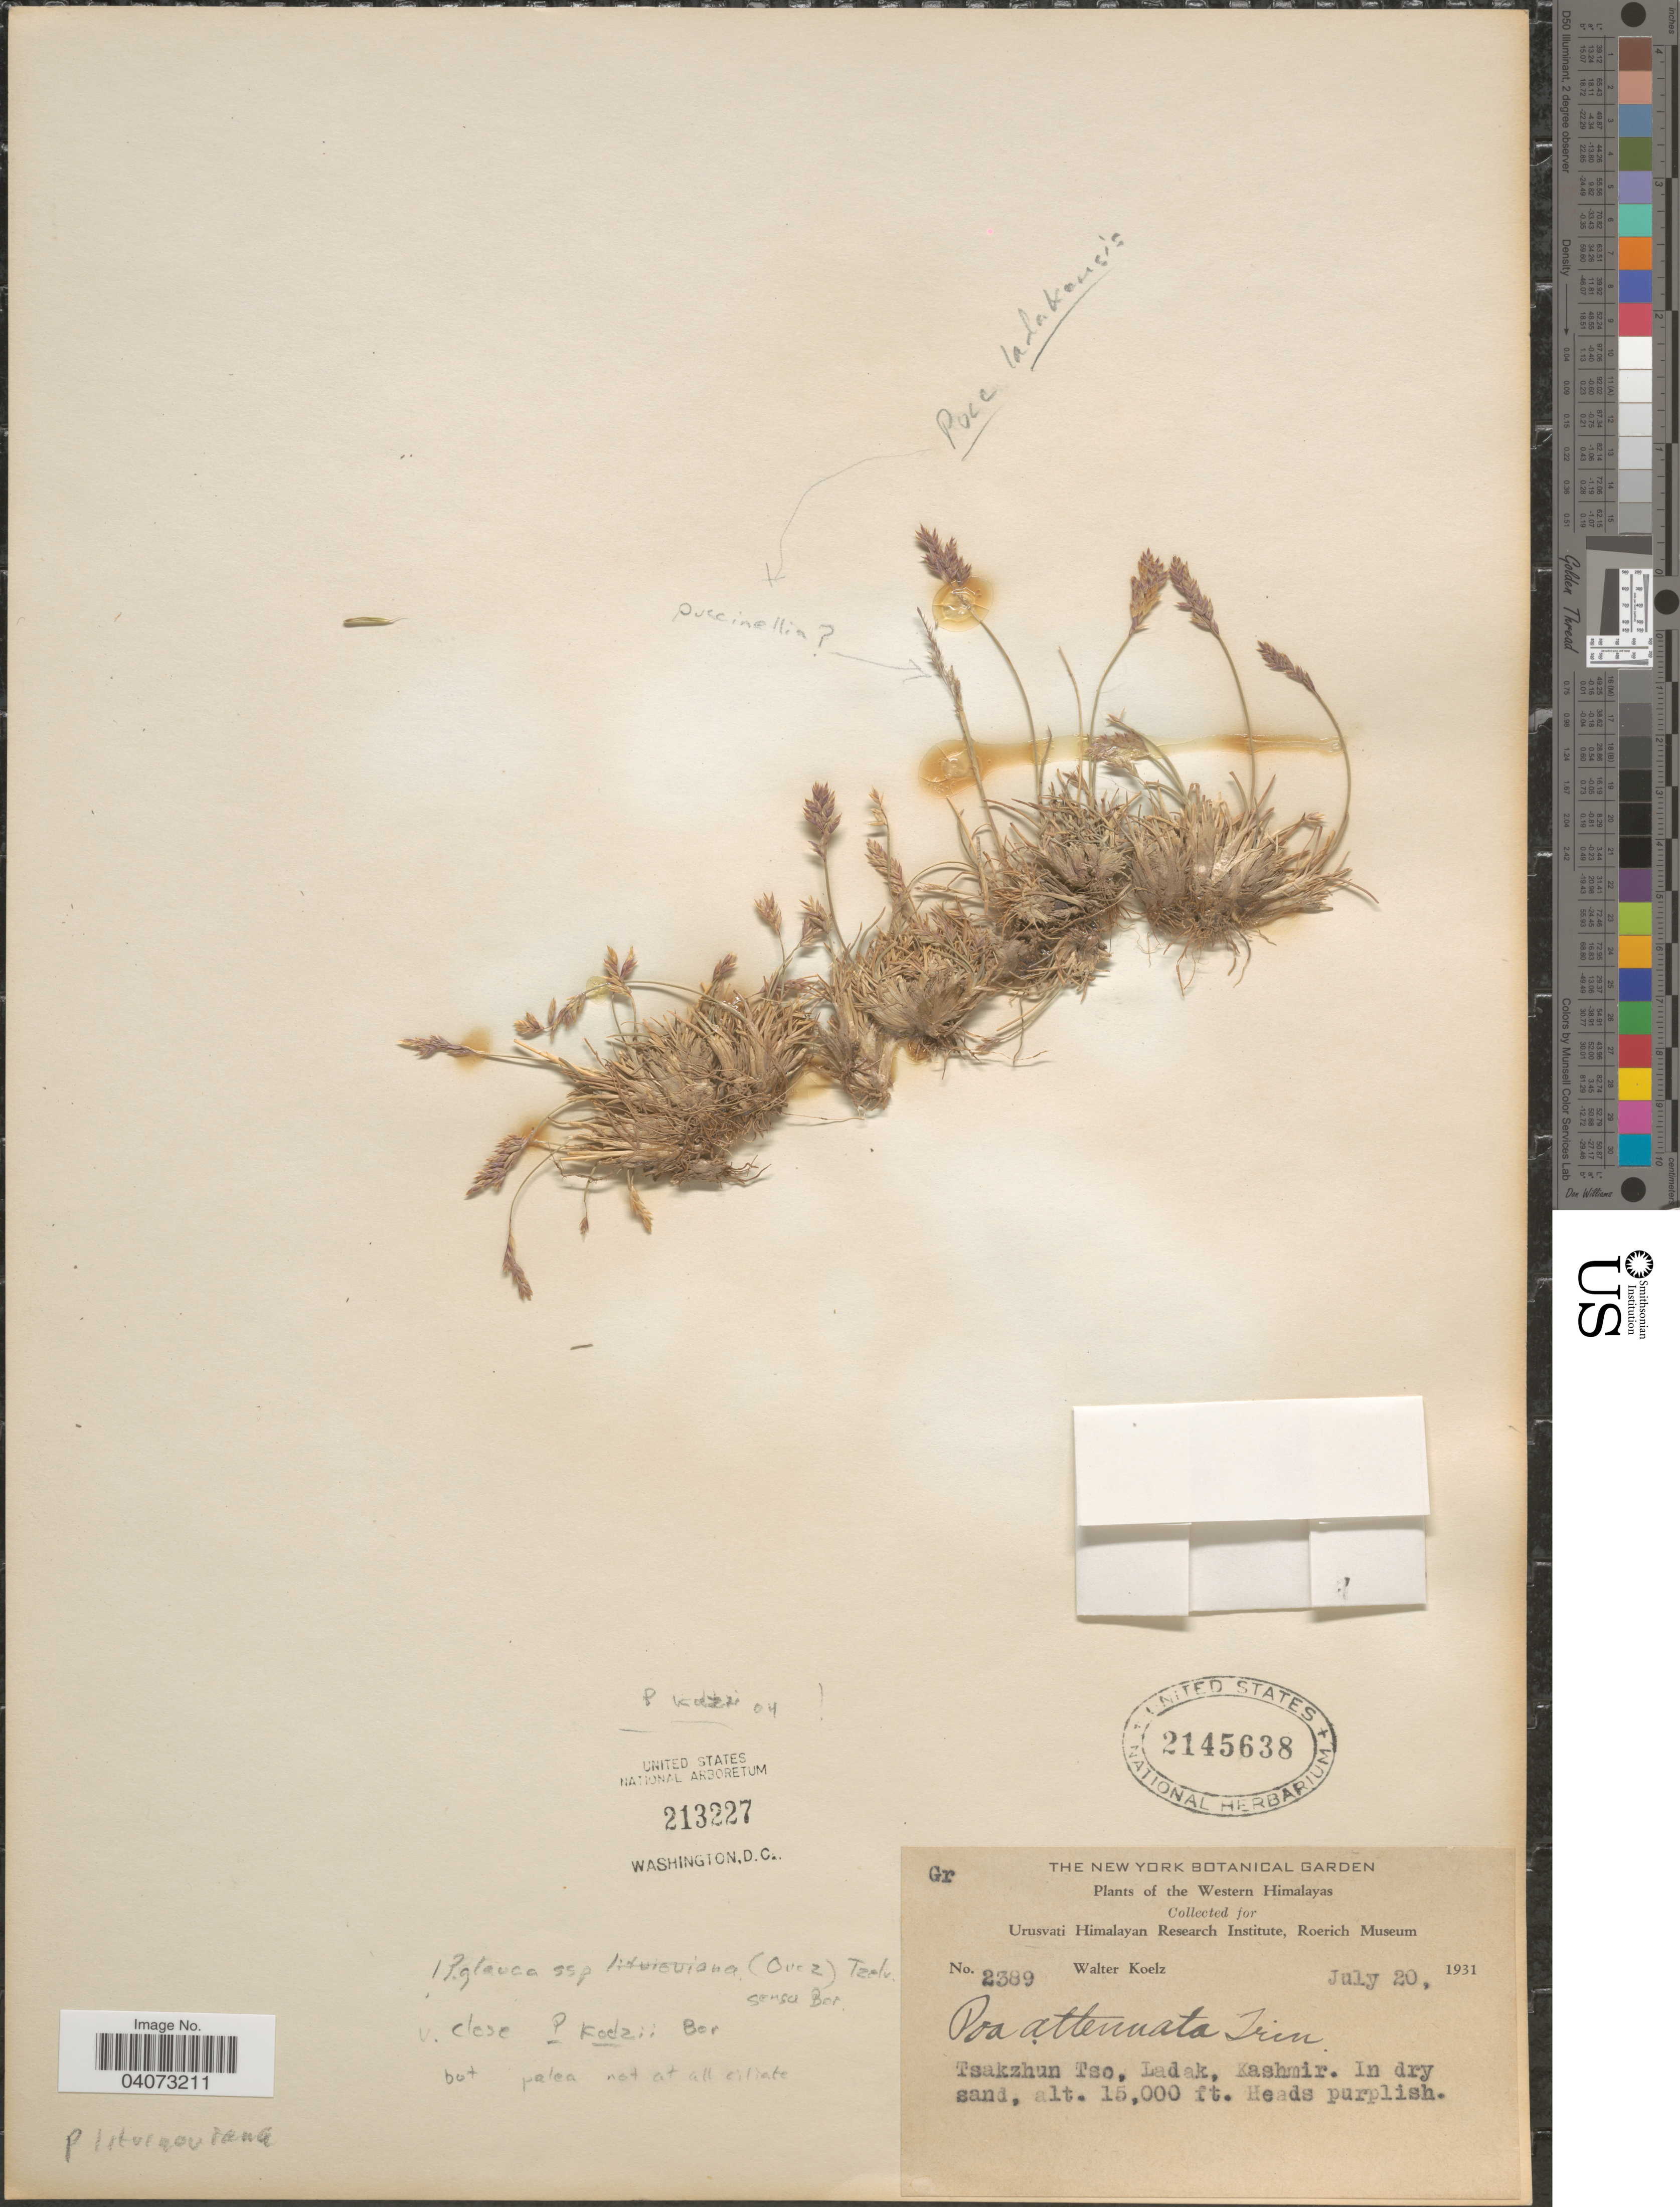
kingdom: Plantae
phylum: Tracheophyta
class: Liliopsida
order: Poales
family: Poaceae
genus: Poa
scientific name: Poa attenuata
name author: Trin.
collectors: W. N. Koelz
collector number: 2389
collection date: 1931-07-20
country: India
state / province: Ladakh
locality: The Western Himalayas. Tsakzhun Tso, Ladak, Kashmir.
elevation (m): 4572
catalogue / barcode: US 2145638